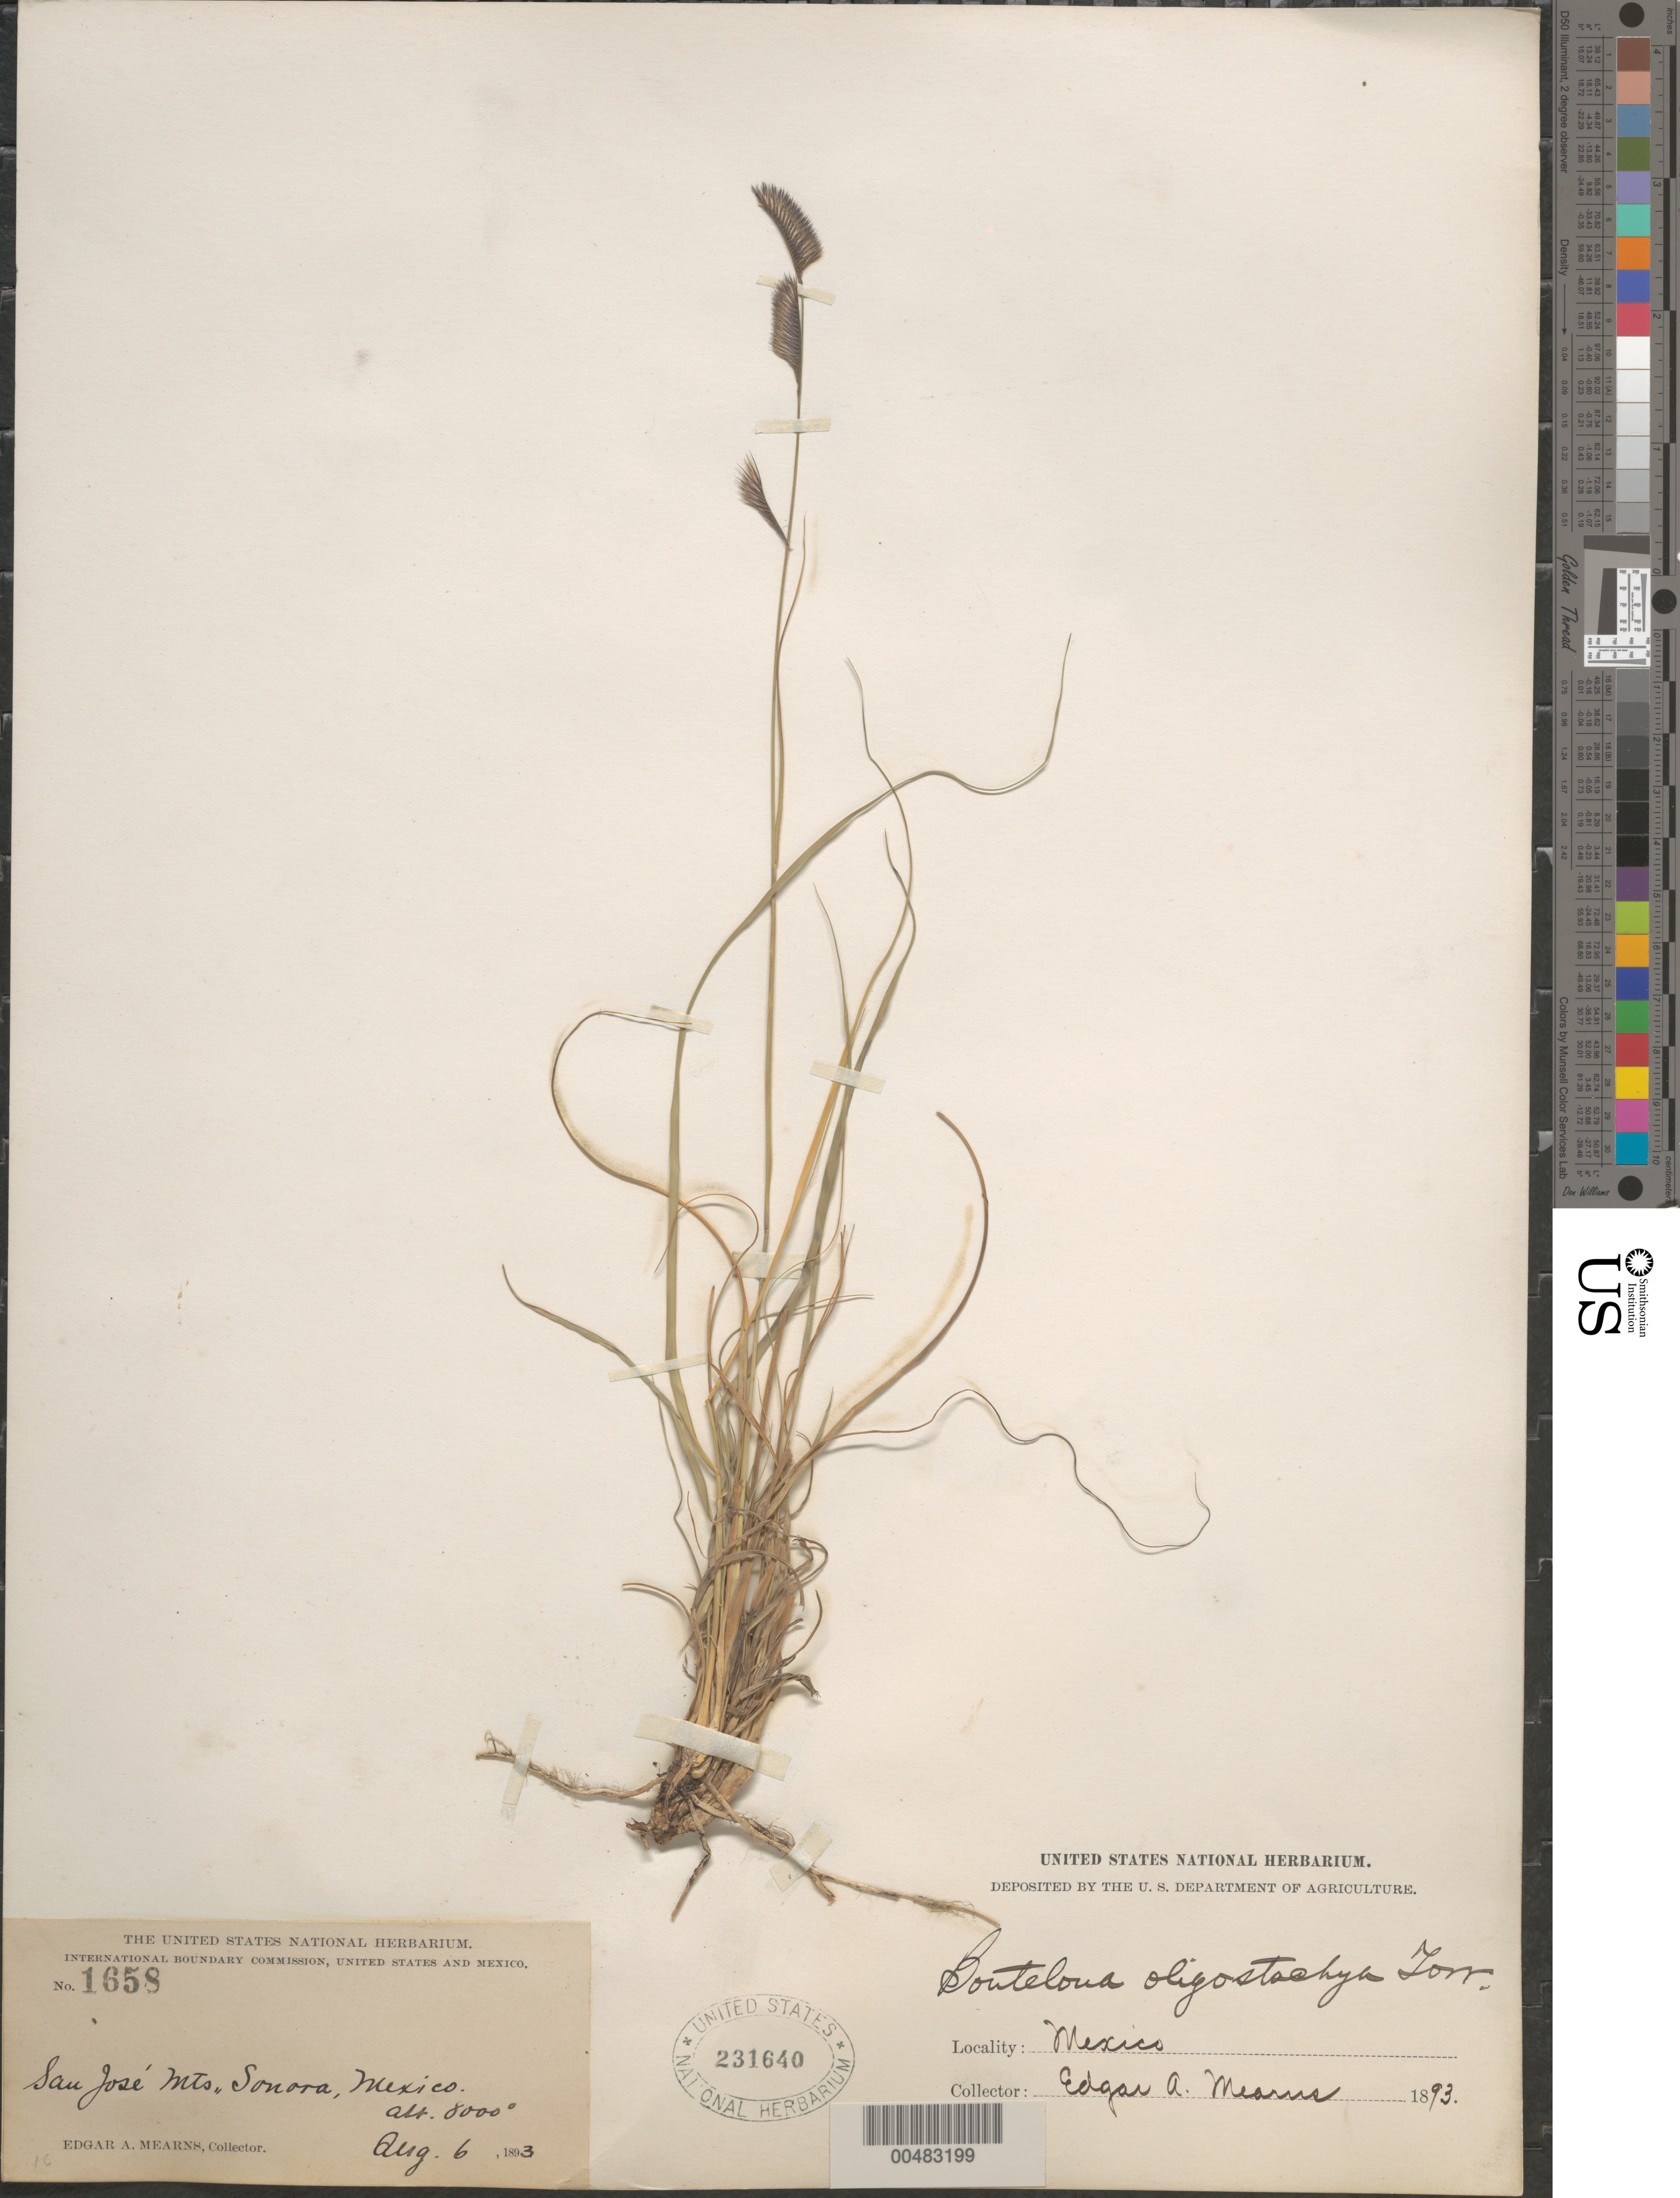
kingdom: Plantae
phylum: Tracheophyta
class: Liliopsida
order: Poales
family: Poaceae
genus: Bouteloua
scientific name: Bouteloua gracilis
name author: (Kunth) Lag. ex Griffiths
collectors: E. A. Mearns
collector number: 1658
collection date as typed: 6 Aug 1893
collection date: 1893-08-06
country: Mexico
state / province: Sonora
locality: San José Mts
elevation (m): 2438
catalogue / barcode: US 231640